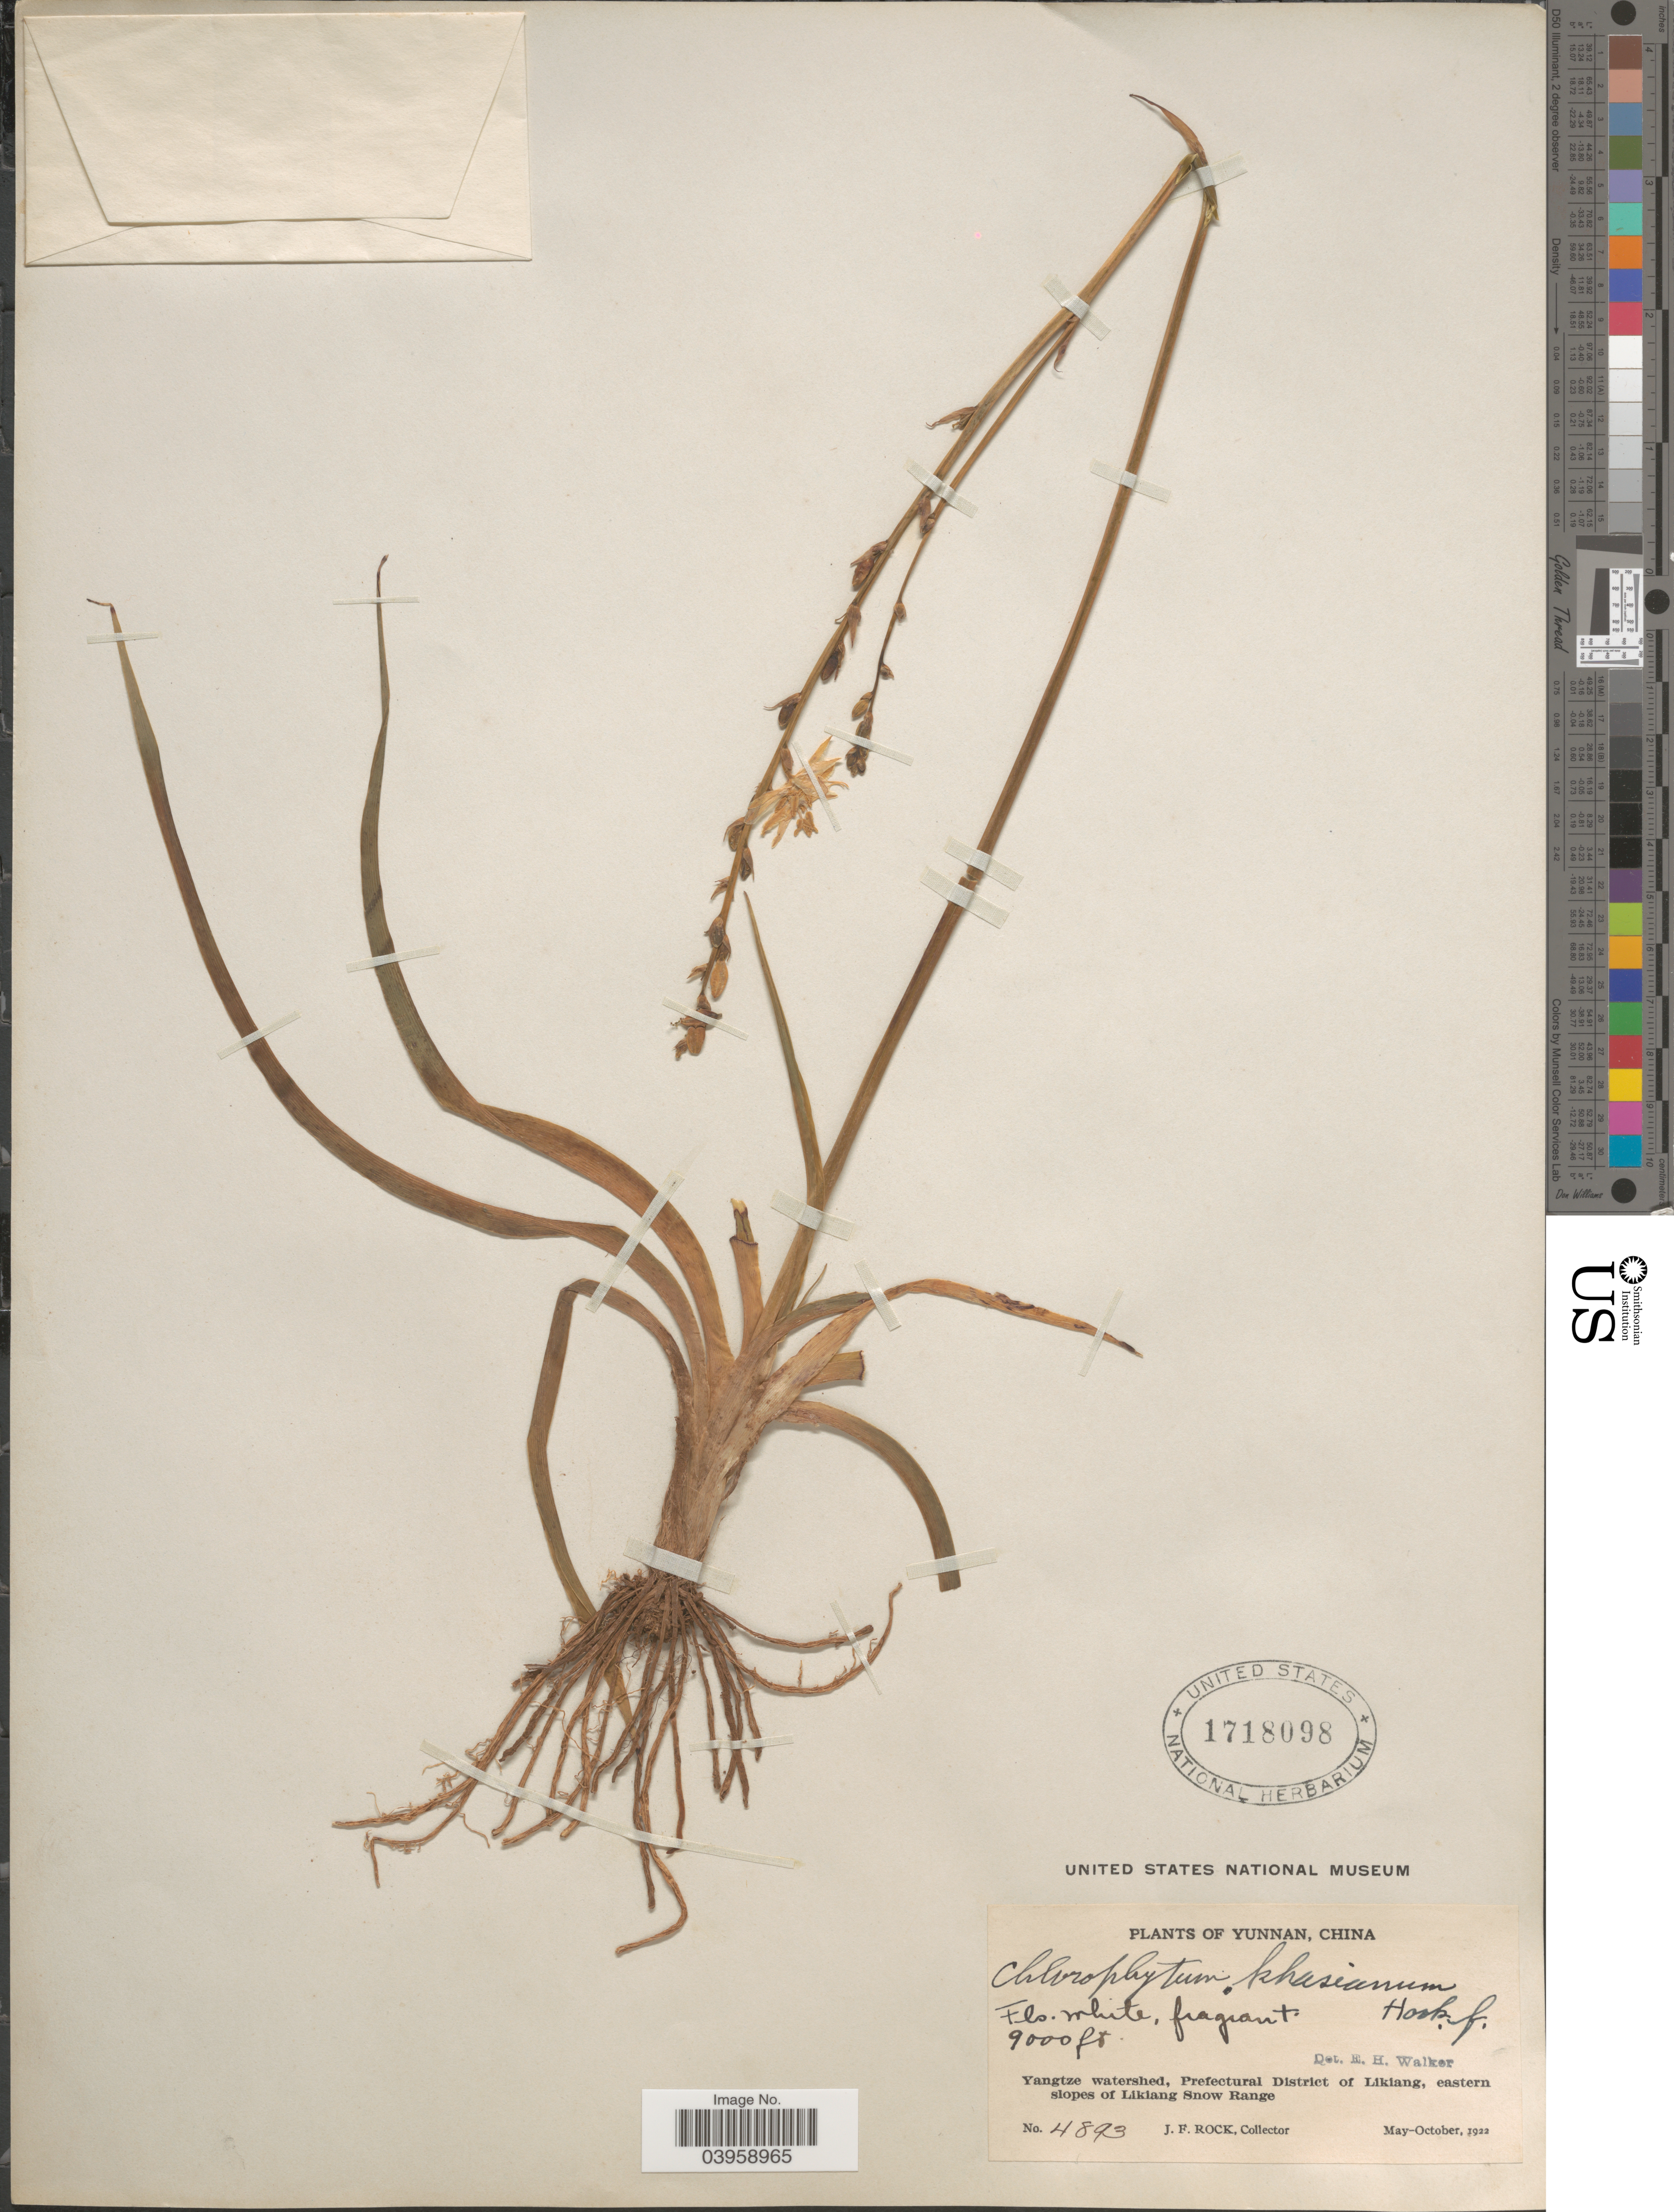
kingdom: Plantae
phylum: Tracheophyta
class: Liliopsida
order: Asparagales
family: Asparagaceae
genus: Chlorophytum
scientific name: Chlorophytum khasianum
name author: Hook. f.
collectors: J. Rock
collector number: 4893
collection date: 1922-05/1922-10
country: China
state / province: Yunnan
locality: Yangtze watershed, Prefectural District of Likiang, eastern slopes of Likiang Snow Range.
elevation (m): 2743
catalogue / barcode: US 1718098